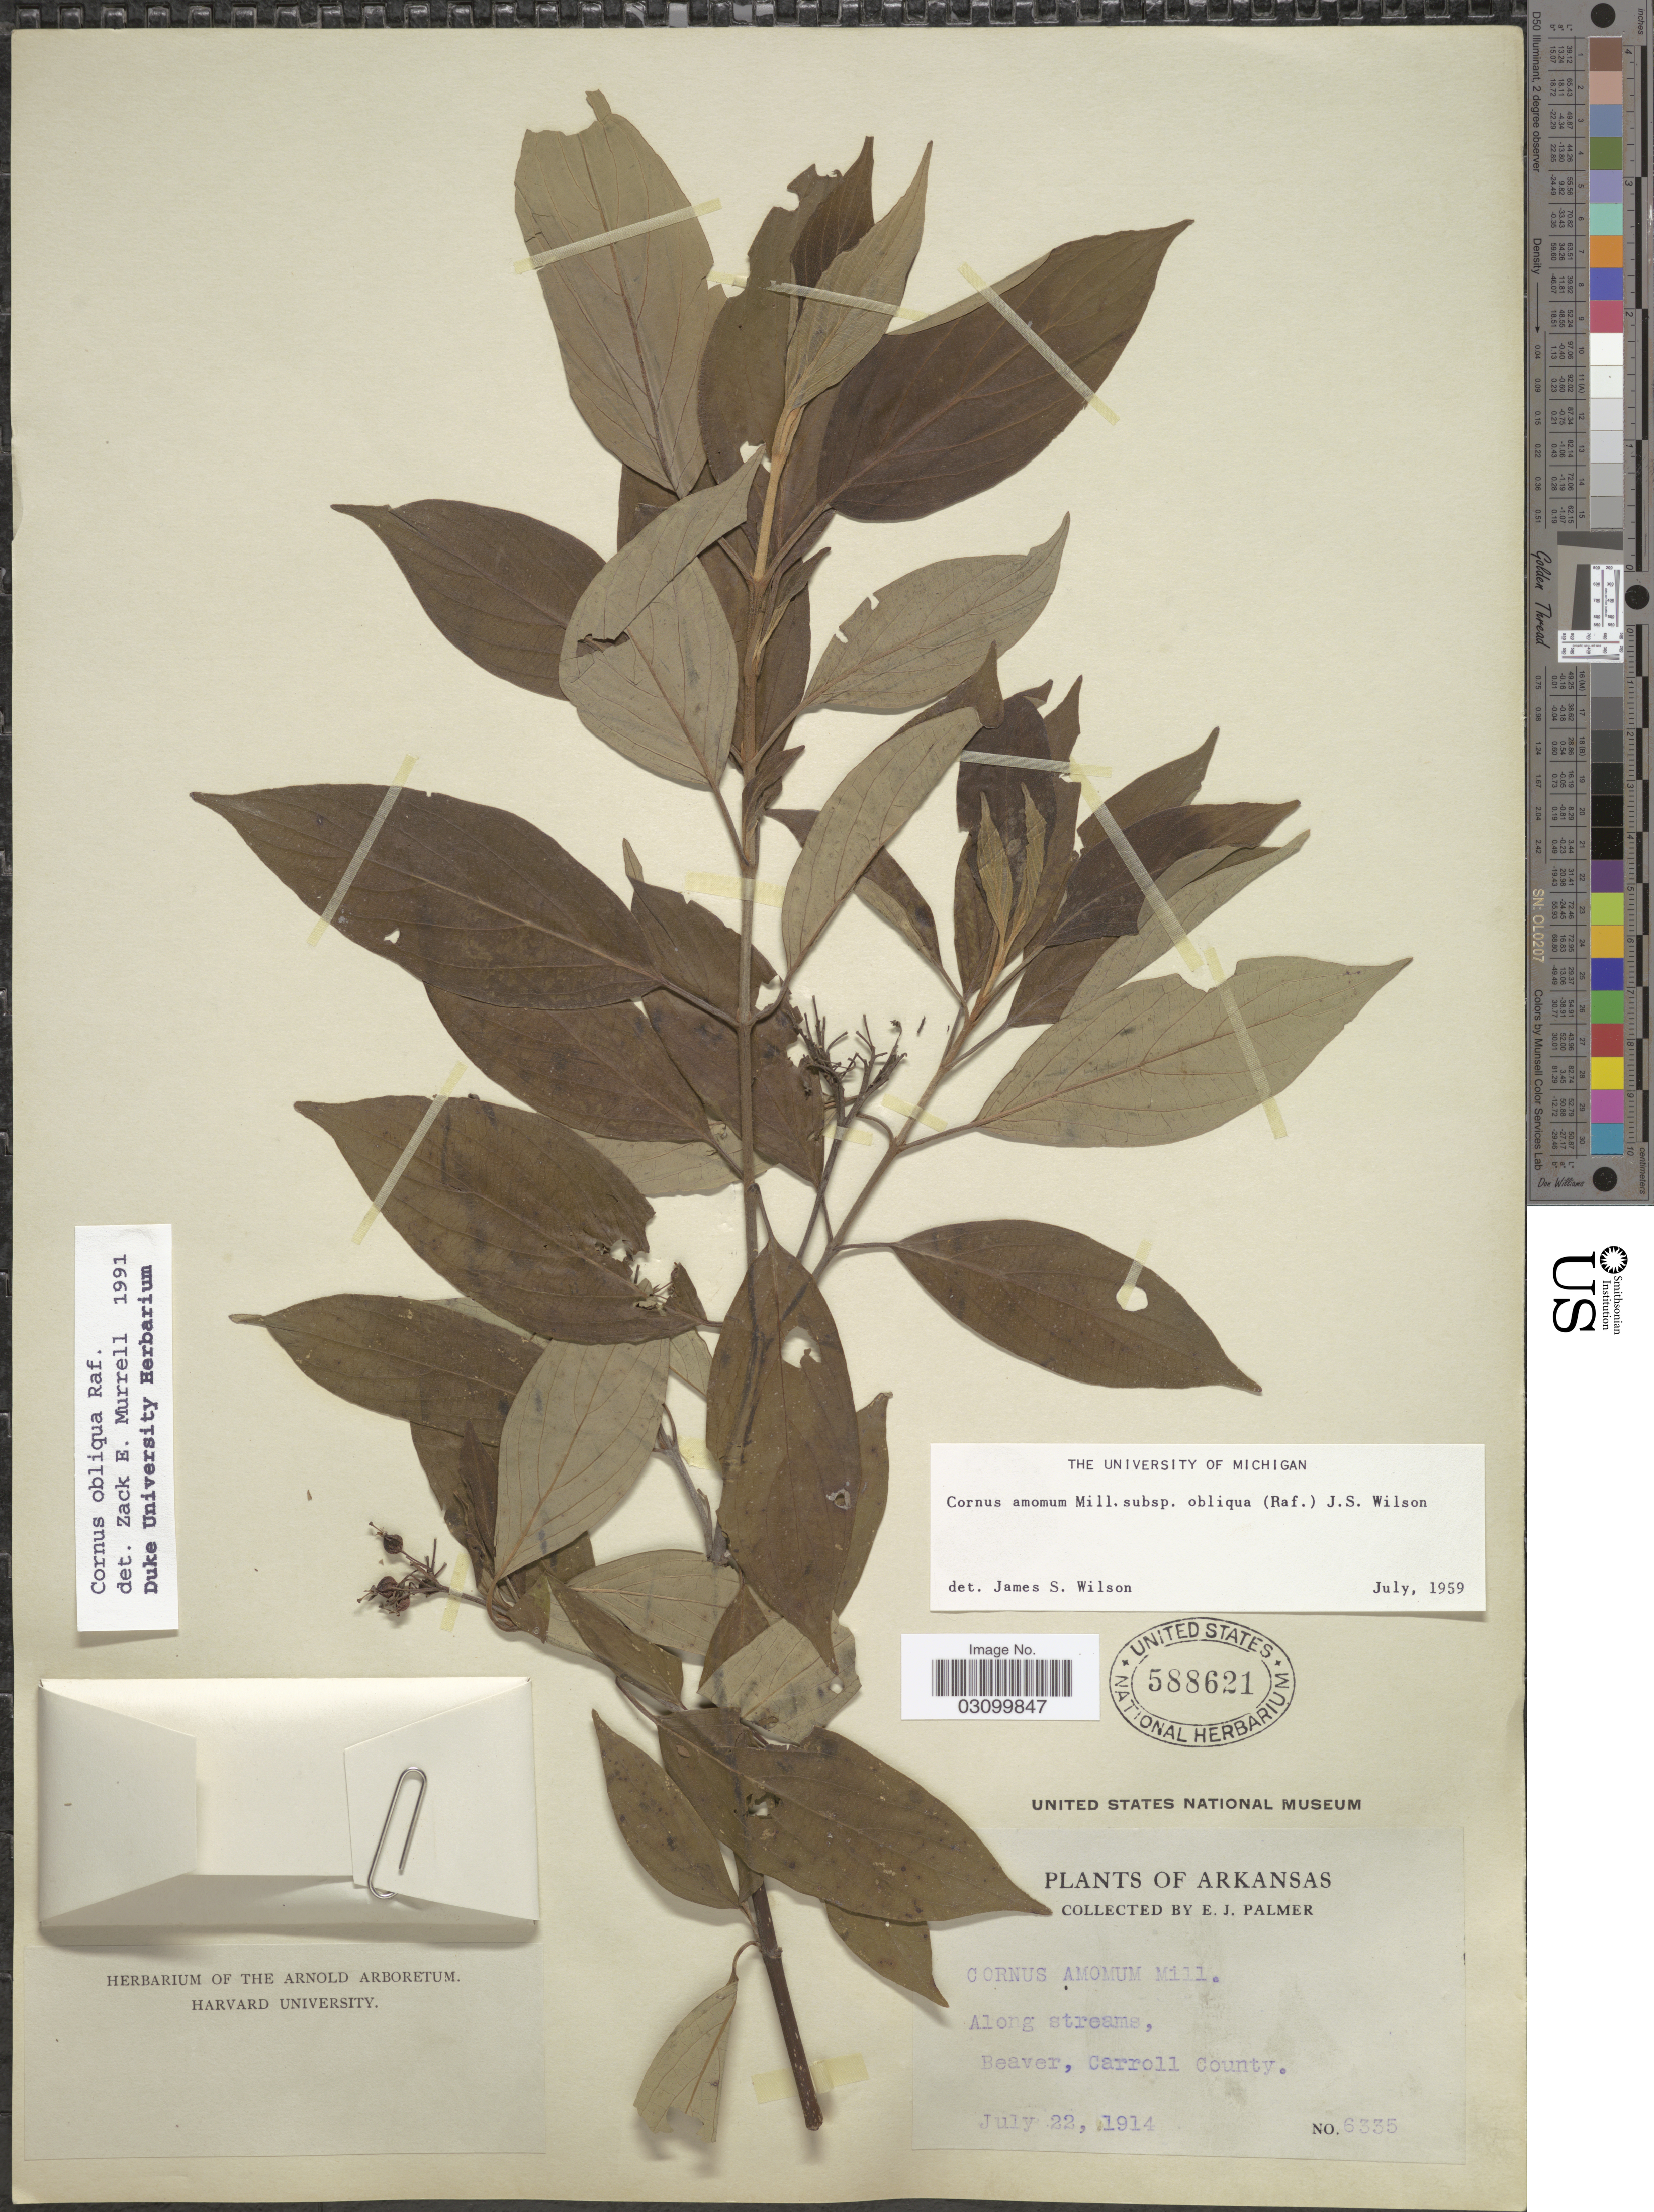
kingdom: Plantae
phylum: Tracheophyta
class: Magnoliopsida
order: Cornales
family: Cornaceae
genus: Cornus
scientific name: Cornus obliqua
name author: Raf.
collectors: E. J. Palmer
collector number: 6335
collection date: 1914-07-22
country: United States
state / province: Arkansas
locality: Along streams, Beaver, Carroll County.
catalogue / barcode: US 588621